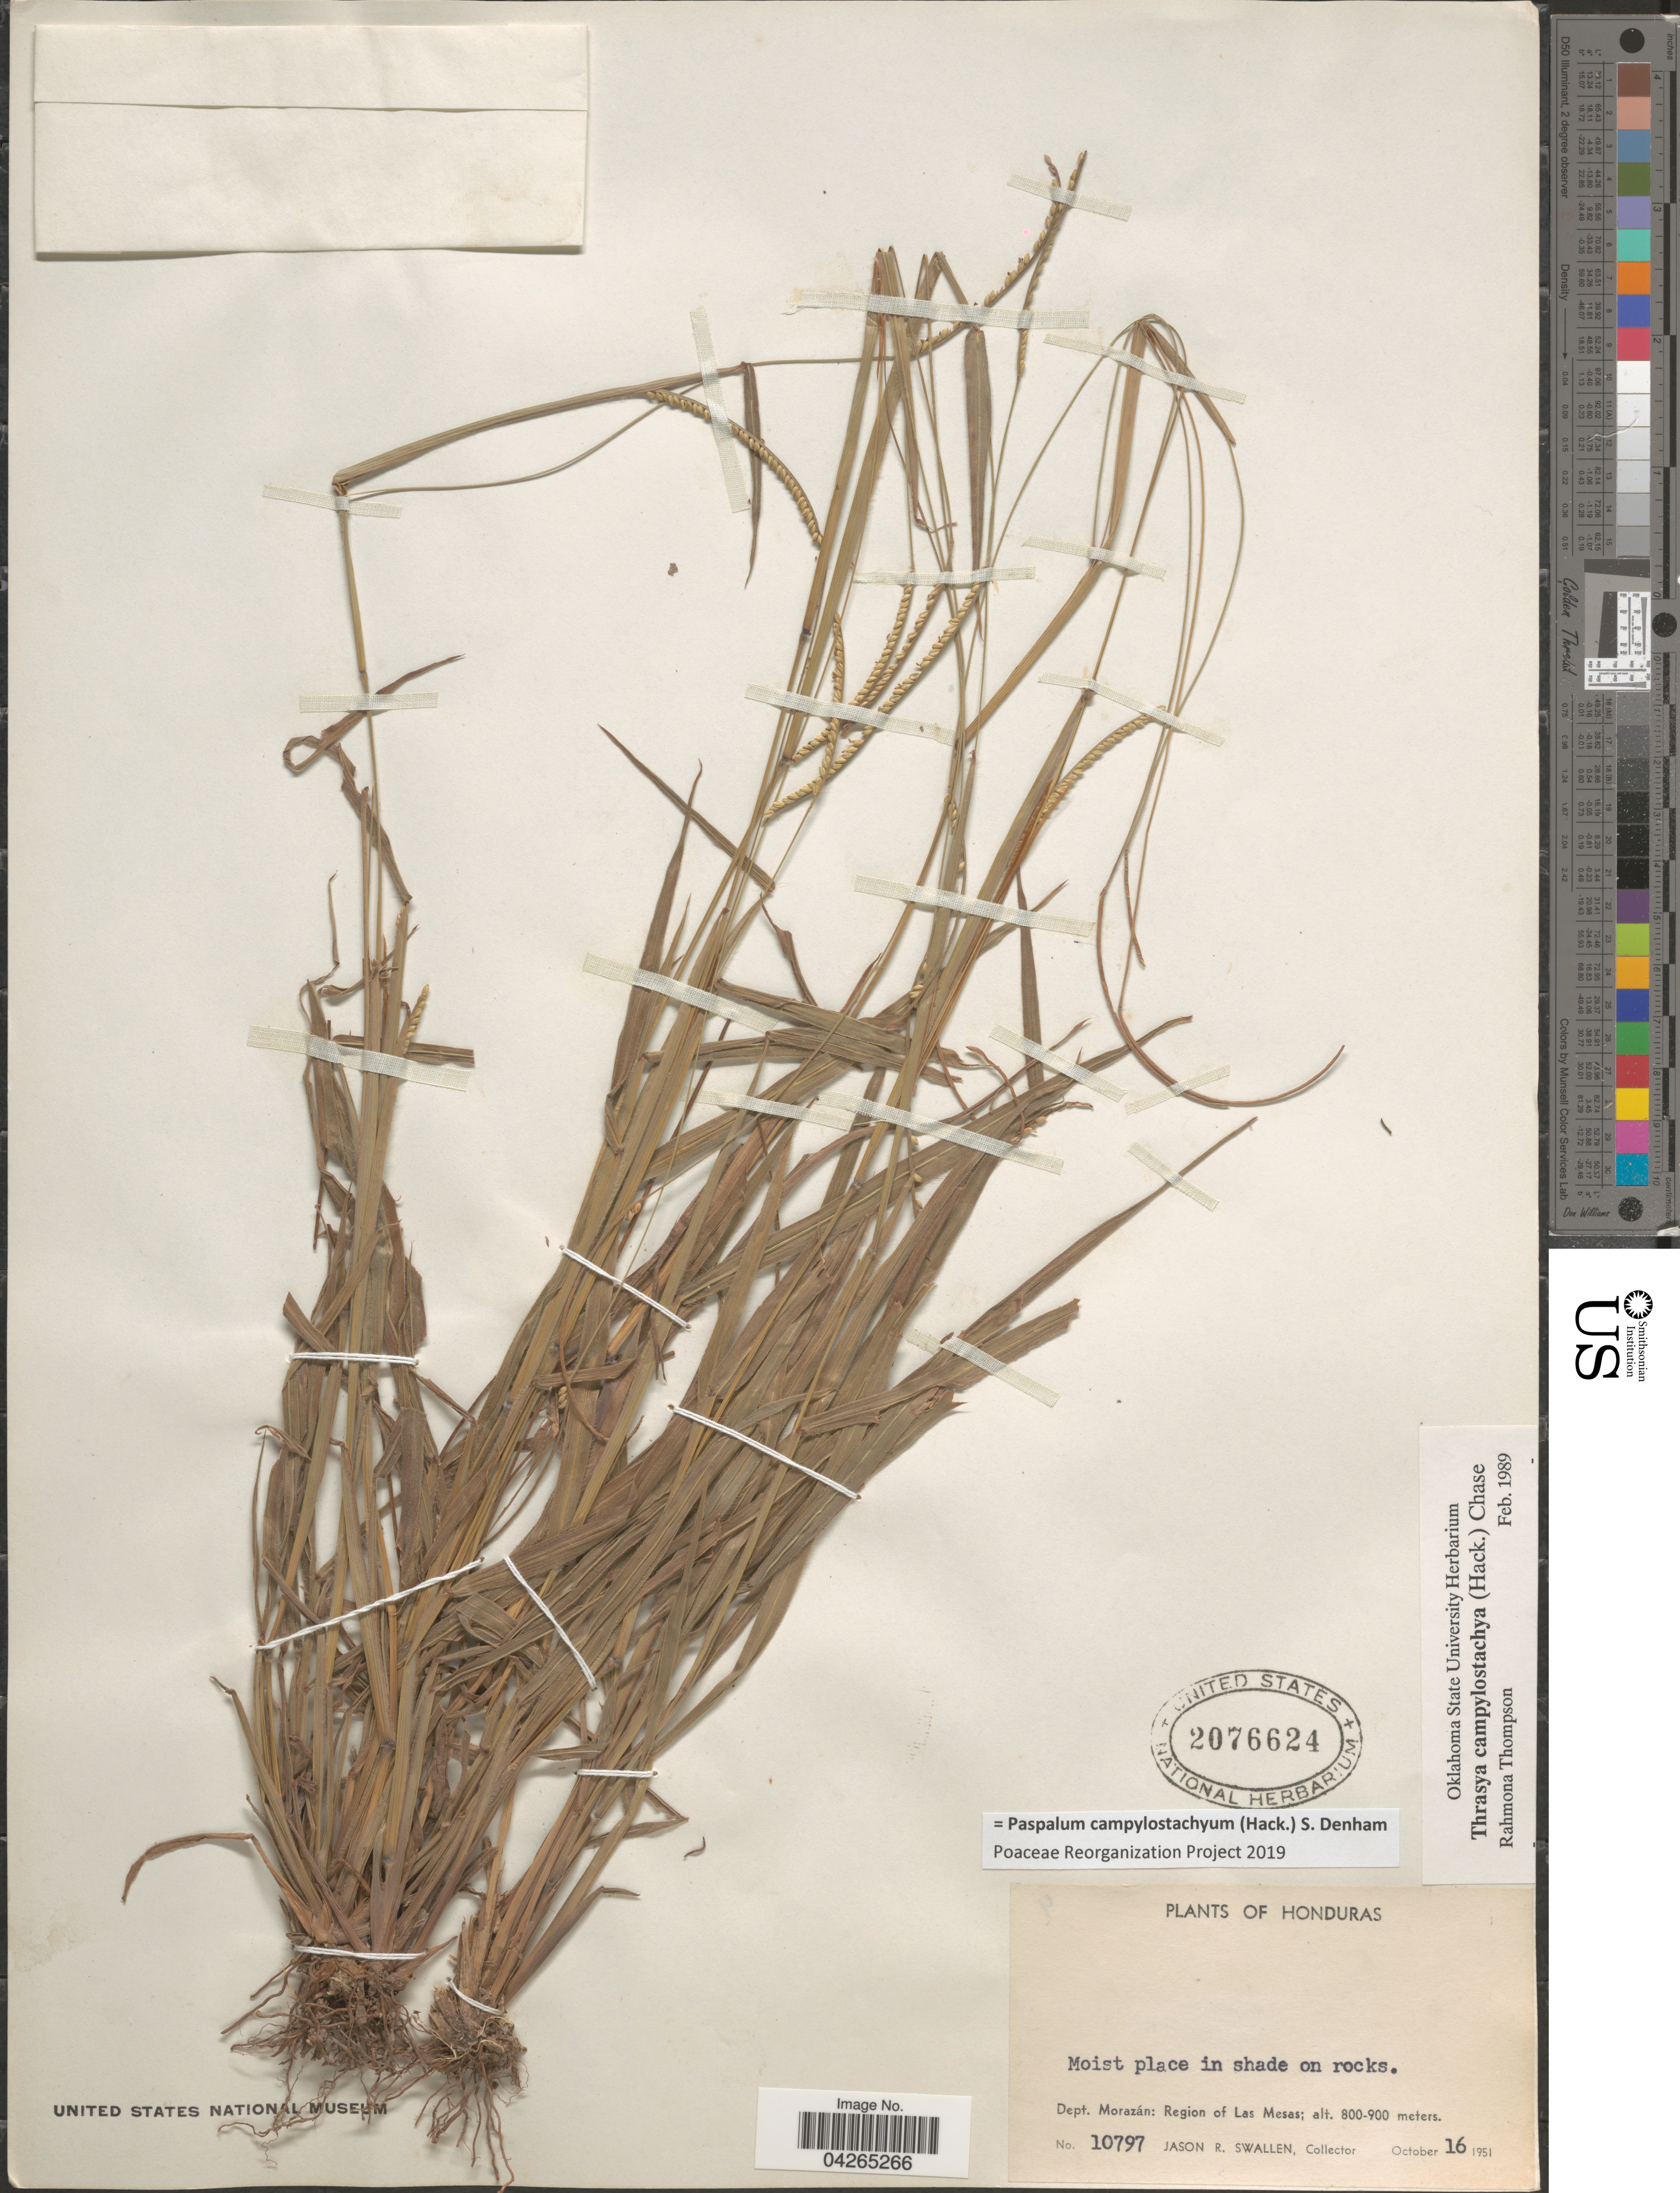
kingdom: Plantae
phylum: Tracheophyta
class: Liliopsida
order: Poales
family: Poaceae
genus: Paspalum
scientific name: Paspalum campylostachyum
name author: (Hack.) S. Denham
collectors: J. R. Swallen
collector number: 10797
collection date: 1951-10-16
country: Honduras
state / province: Fco. Morazán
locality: Dept. Morazán: Region of Las Mesas.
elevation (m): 800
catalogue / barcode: US 2076624